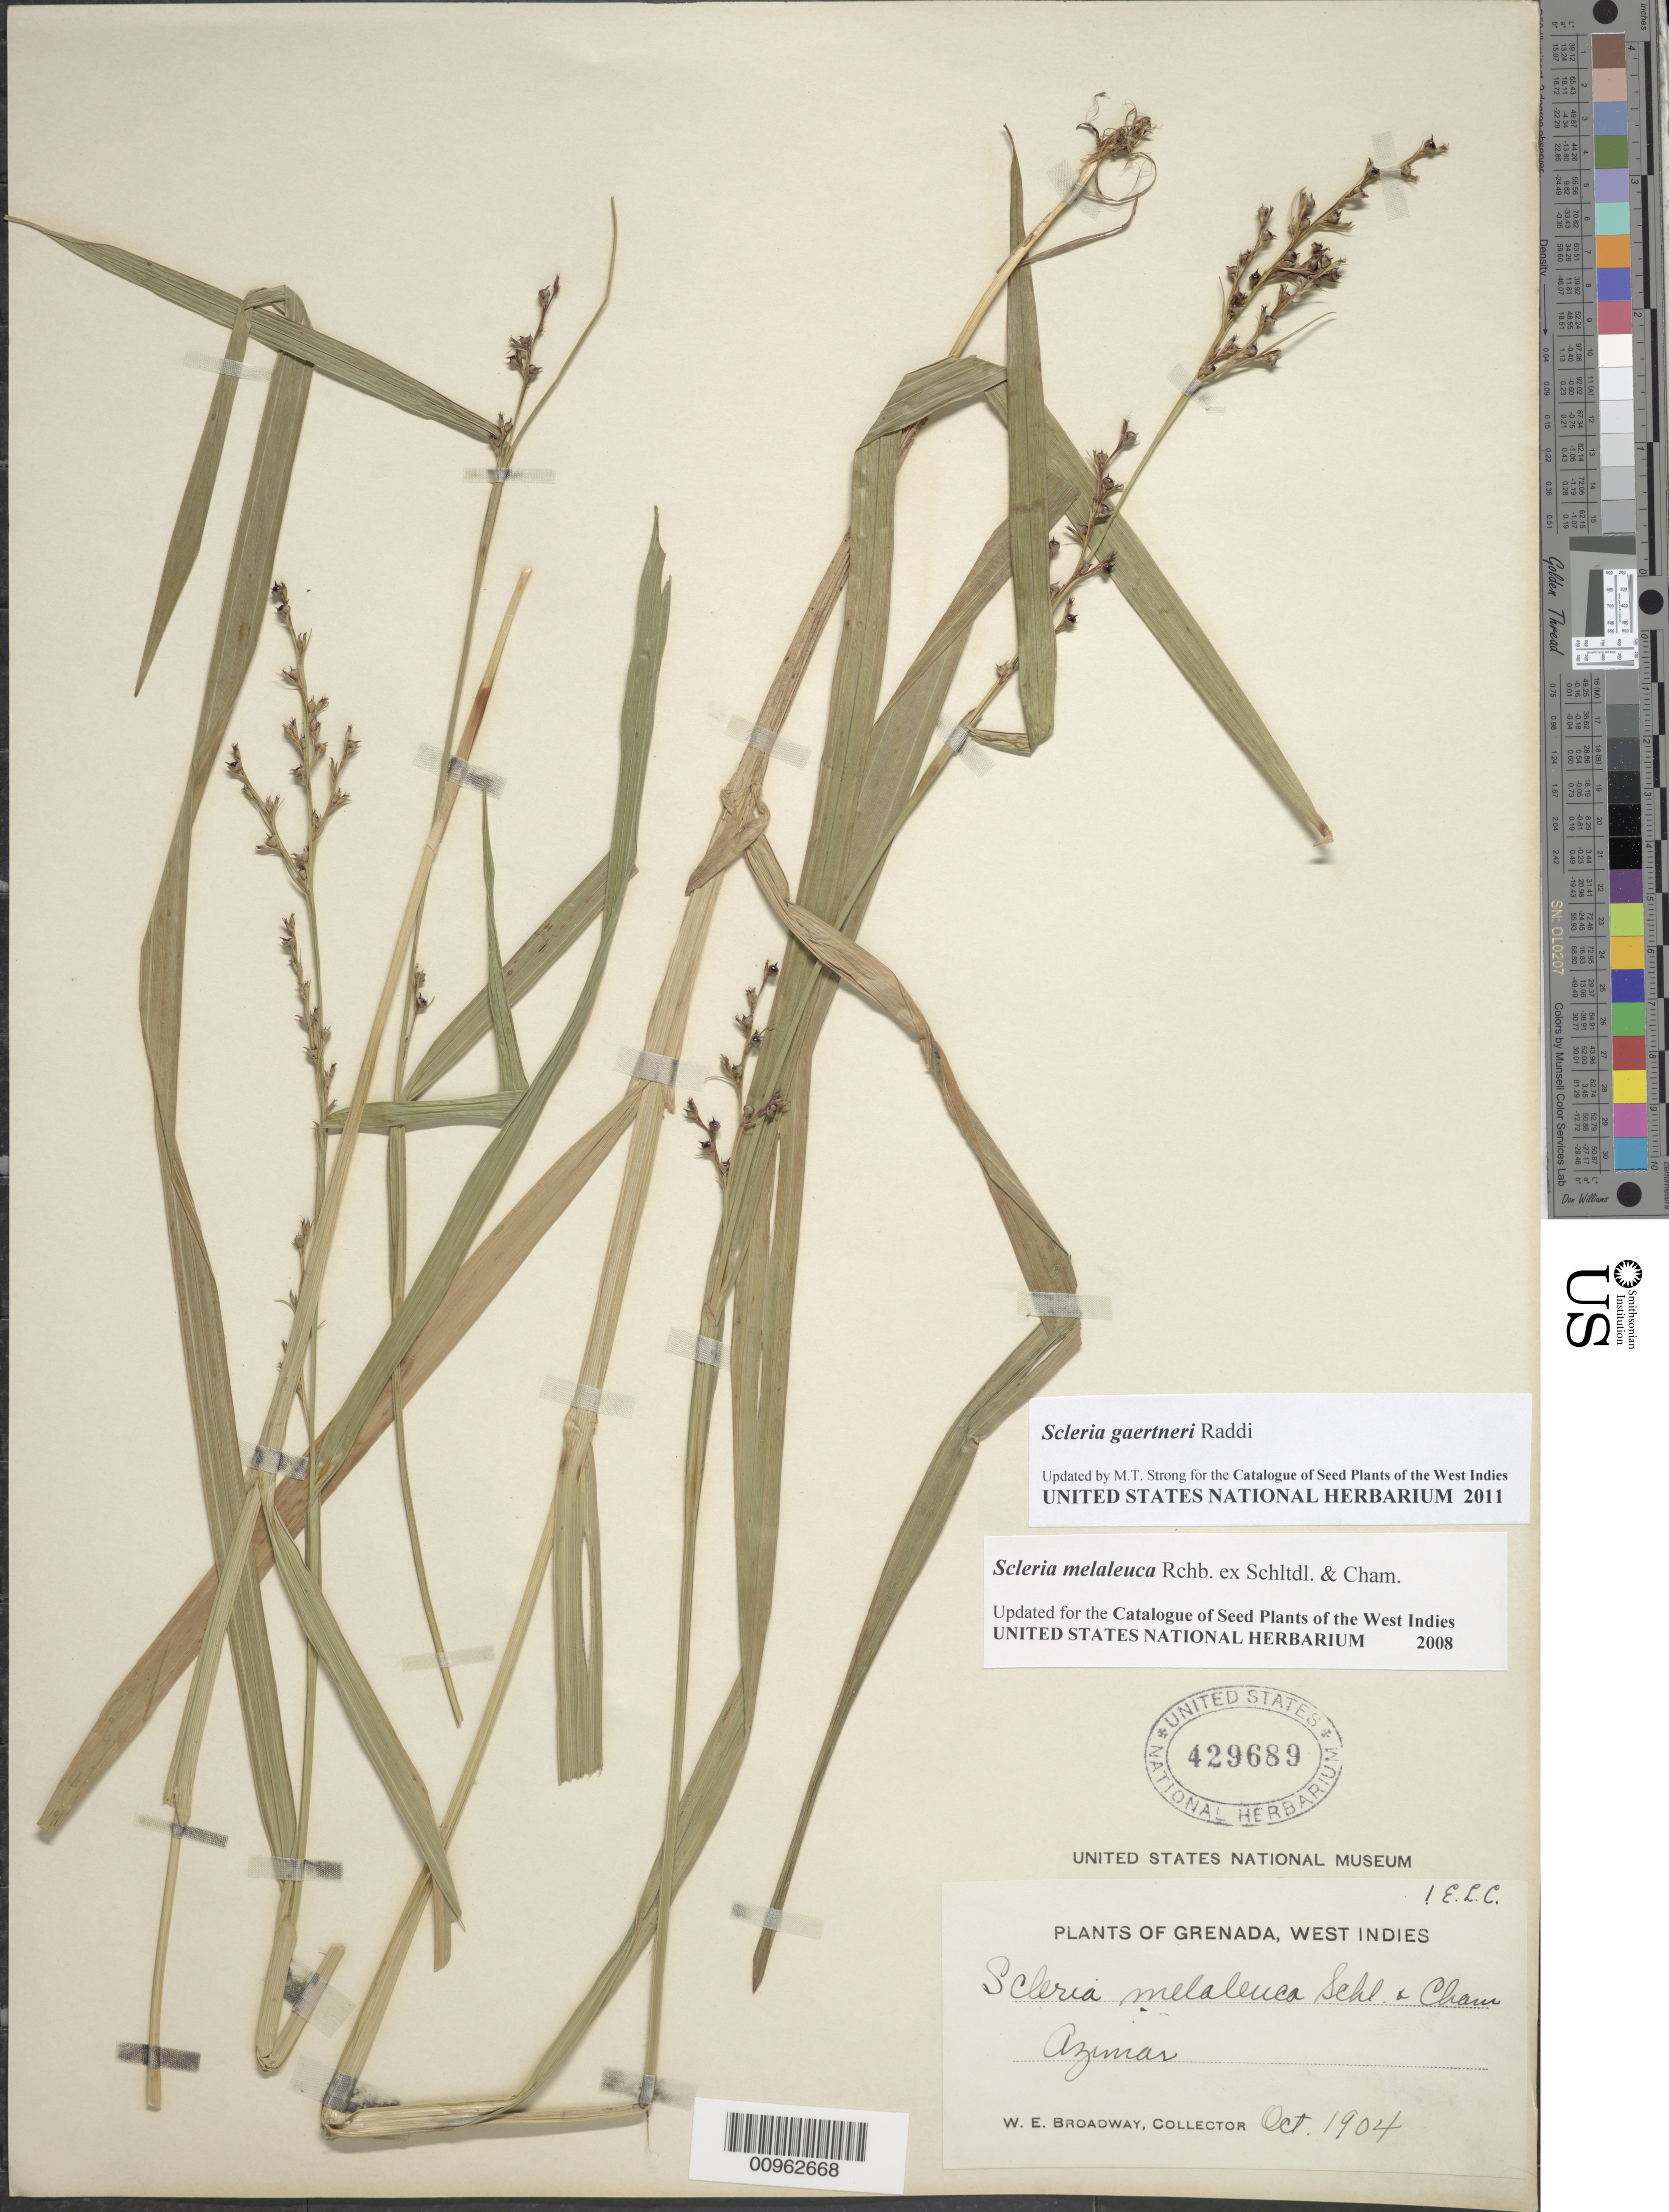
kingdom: Plantae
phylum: Tracheophyta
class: Liliopsida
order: Poales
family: Cyperaceae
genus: Scleria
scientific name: Scleria gaertneri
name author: Raddi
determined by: Strong, M. T., (US), Smithsonian Institution - National Museum of Natural History (UNITED STATES)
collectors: W. E. Broadway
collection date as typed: Oct 1904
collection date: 1904-10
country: Grenada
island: Grenada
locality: "Azimar"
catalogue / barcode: US 429689